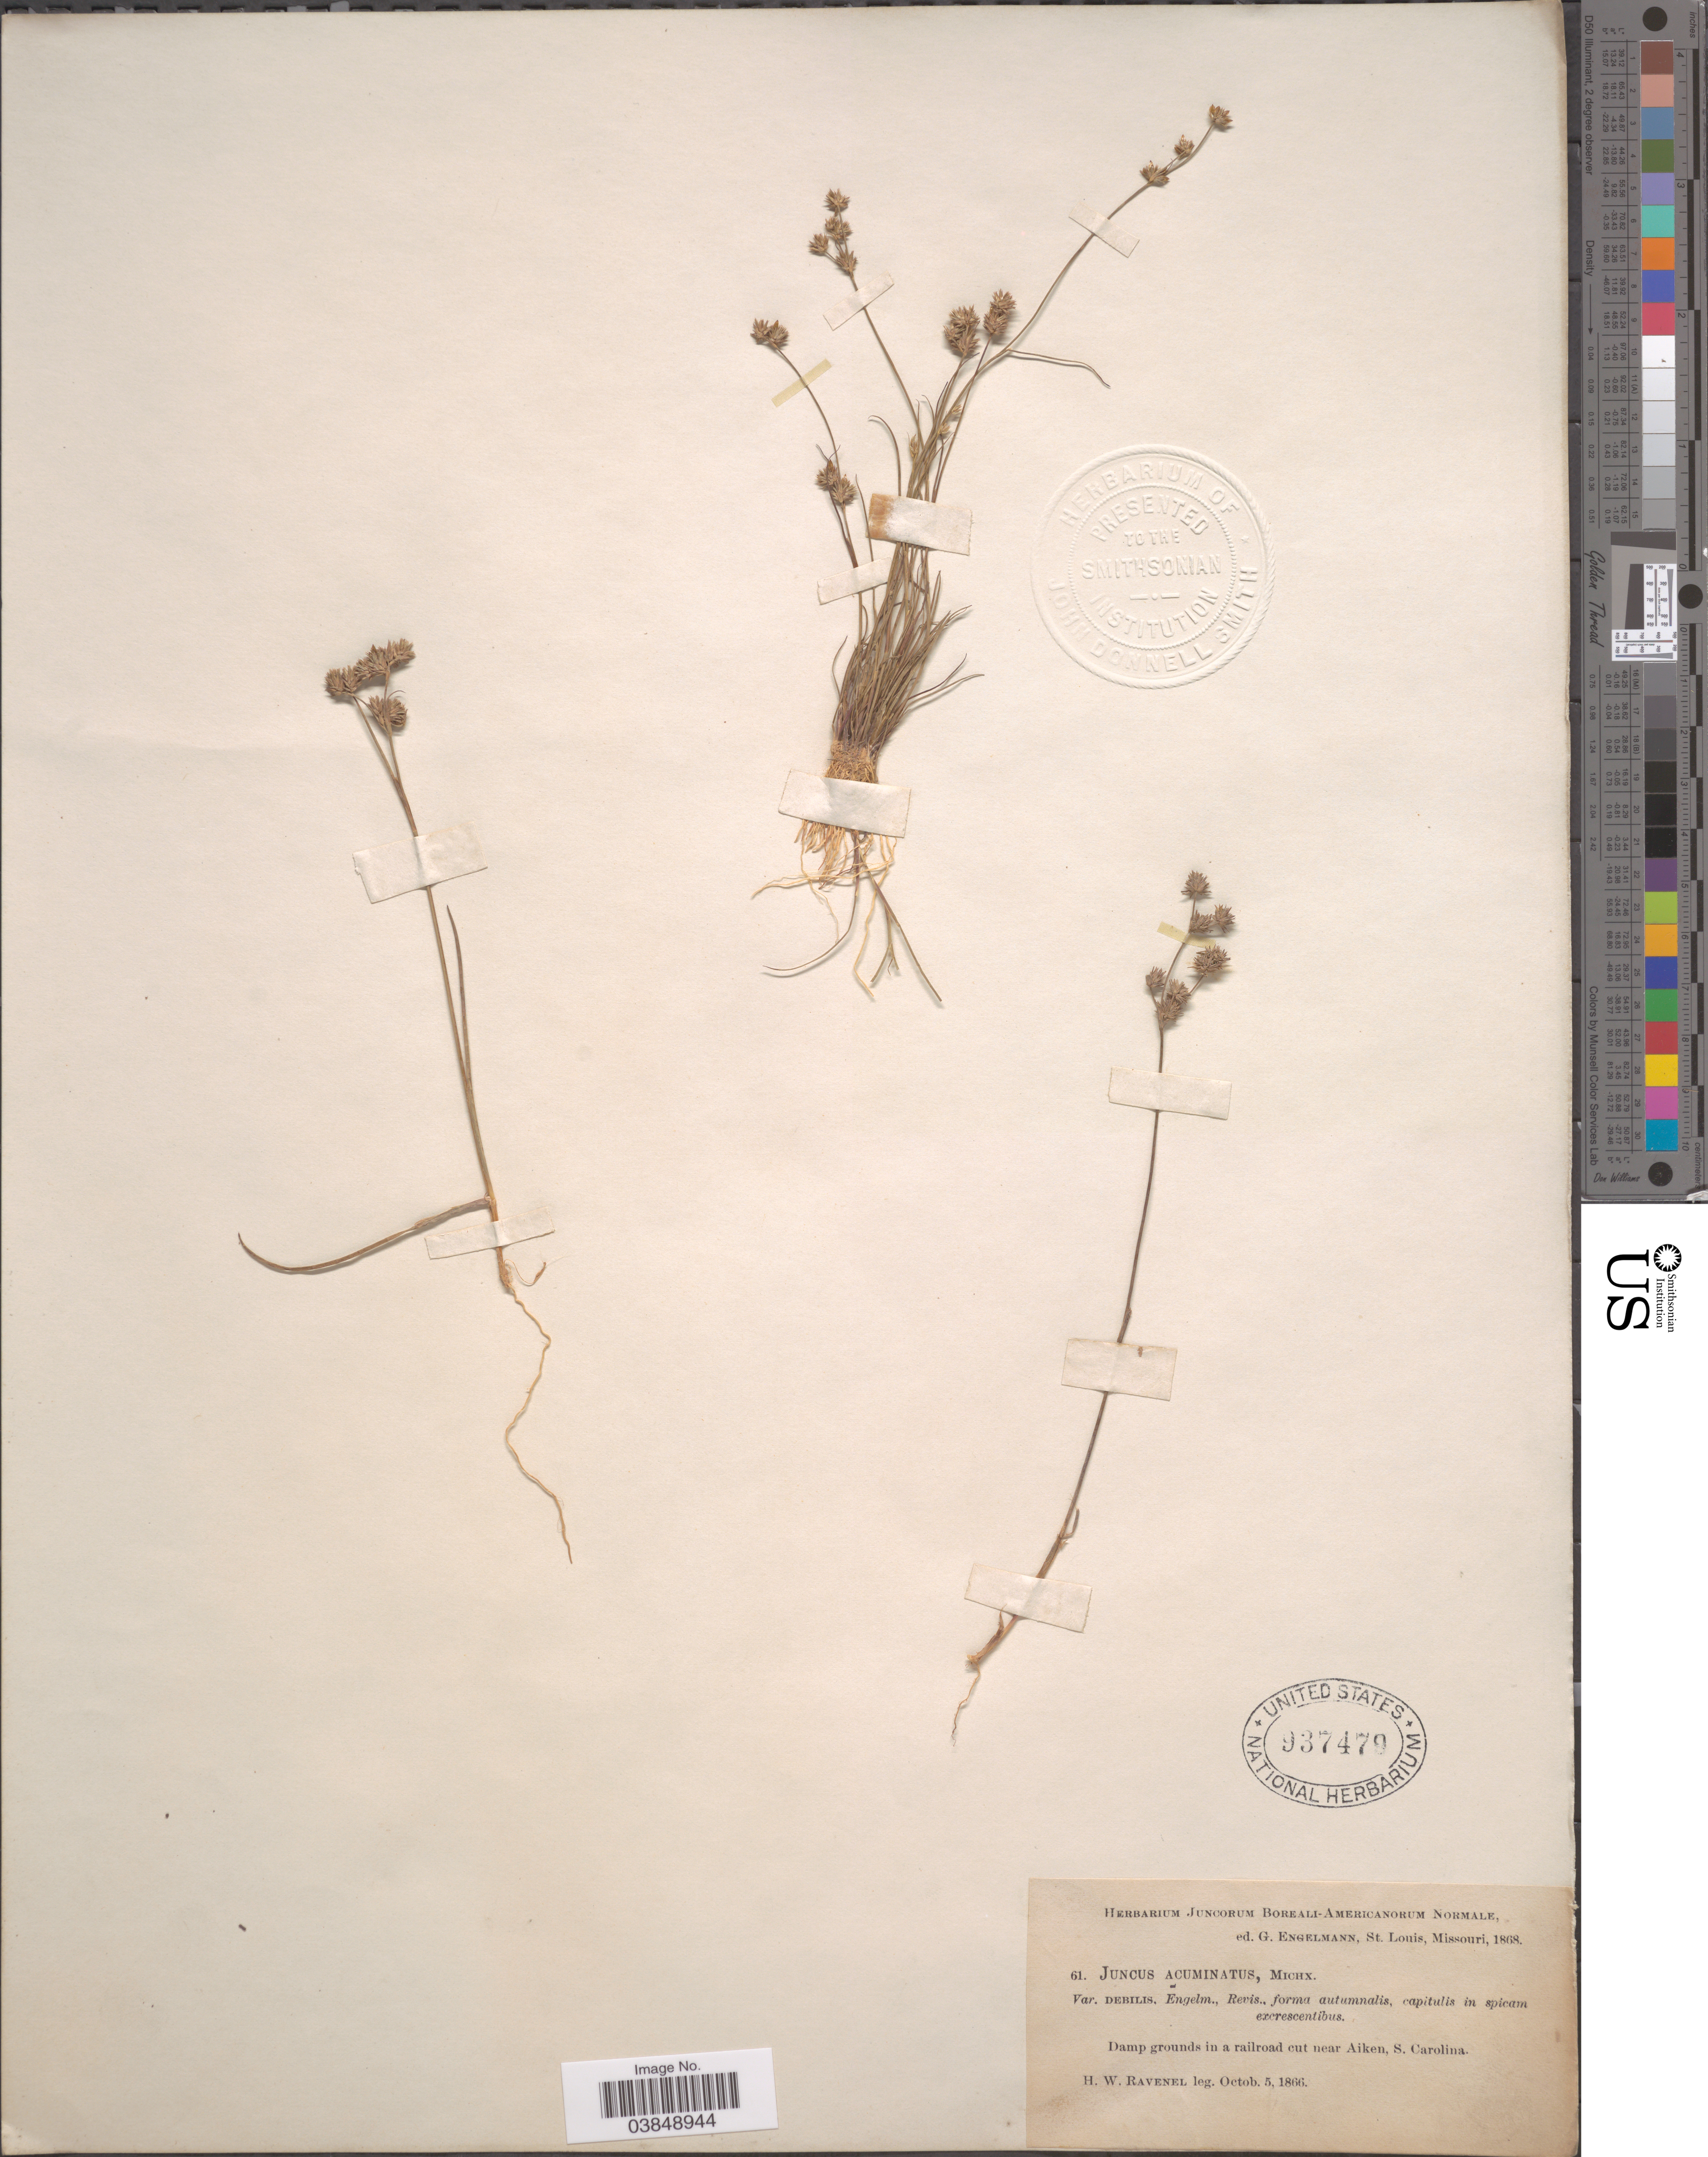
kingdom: Plantae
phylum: Tracheophyta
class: Liliopsida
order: Poales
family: Juncaceae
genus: Juncus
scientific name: Juncus acuminatus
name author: Michx.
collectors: H. Ravenel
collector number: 61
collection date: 1866-10-05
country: United States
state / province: South Carolina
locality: In a railroad cut near Aiken.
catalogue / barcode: US 937479